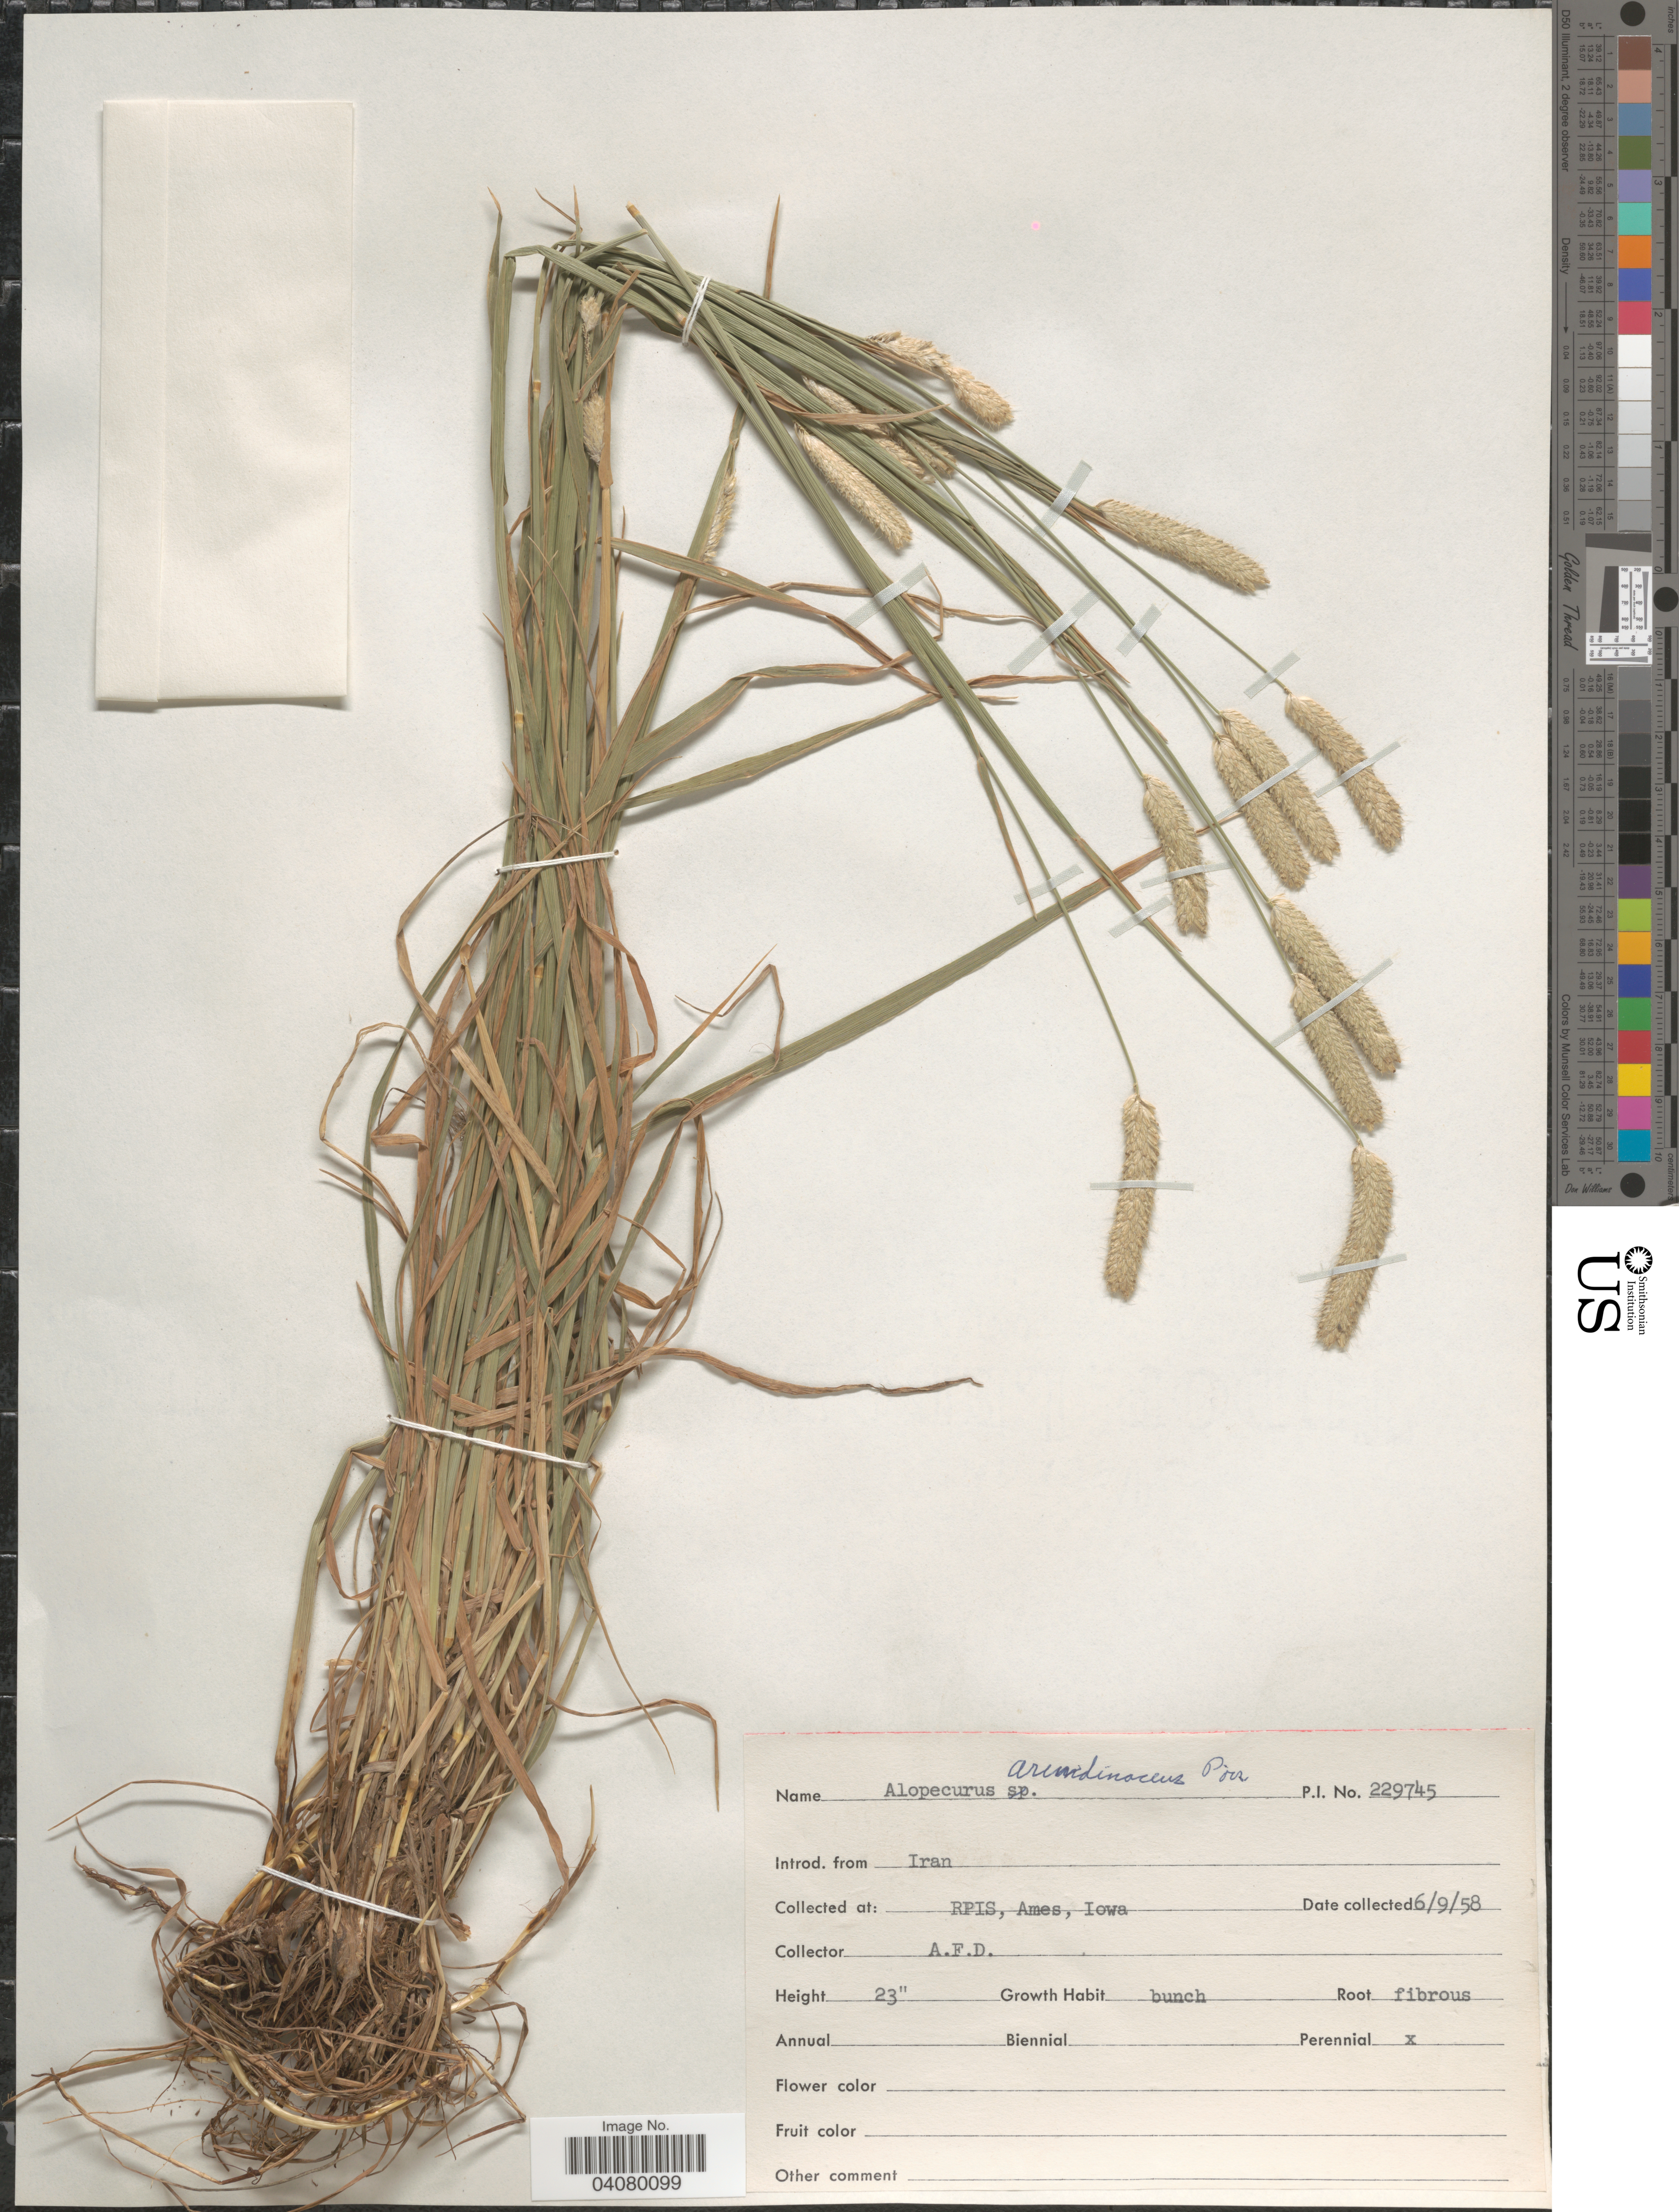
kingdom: Plantae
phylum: Tracheophyta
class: Liliopsida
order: Poales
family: Poaceae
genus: Alopecurus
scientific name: Alopecurus arundinaceus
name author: Poir.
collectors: A. D.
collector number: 229745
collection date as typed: Transcribed d/m/y: 9/6/58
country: United States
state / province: Iowa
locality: RPIS, Ames.